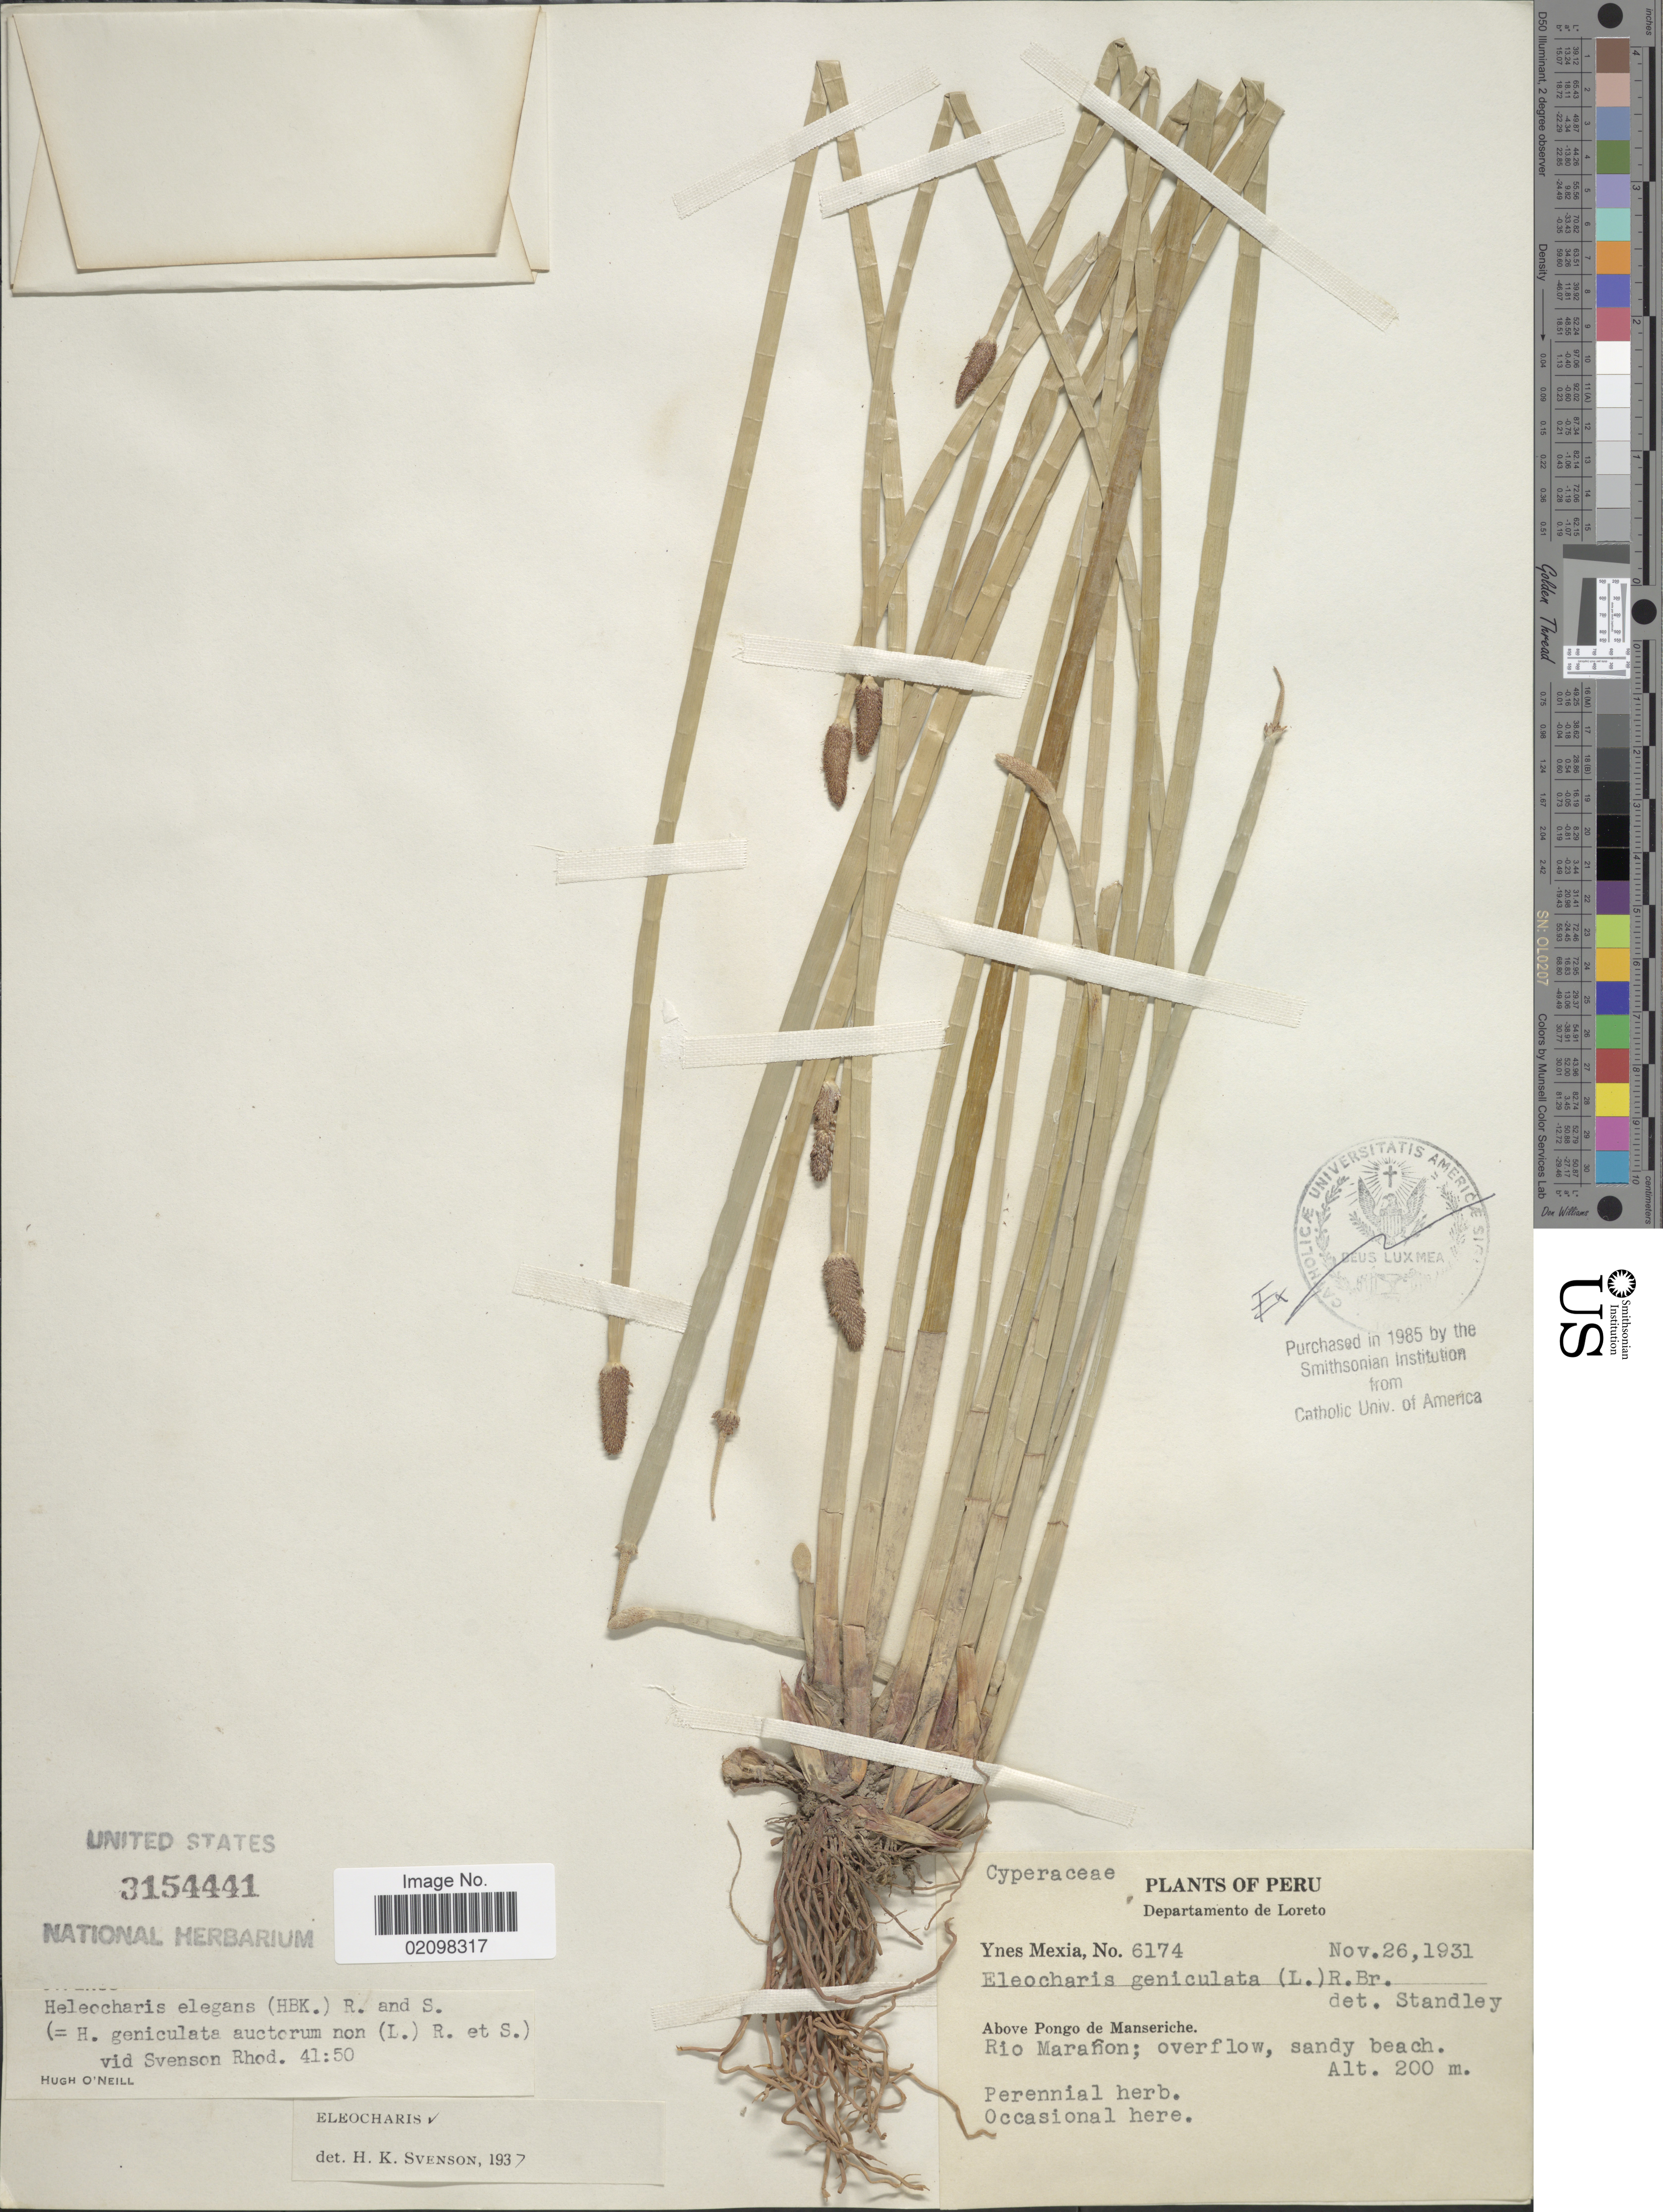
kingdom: Plantae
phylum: Tracheophyta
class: Liliopsida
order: Poales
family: Cyperaceae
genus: Eleocharis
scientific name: Eleocharis elegans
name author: (Kunth) Roem. & Schult.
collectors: Y. Mexia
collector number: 6174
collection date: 1931-11-26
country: Peru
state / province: Loreto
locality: Above Pongo de Manseriche. Rio Marañon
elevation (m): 200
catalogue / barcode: US 3154441